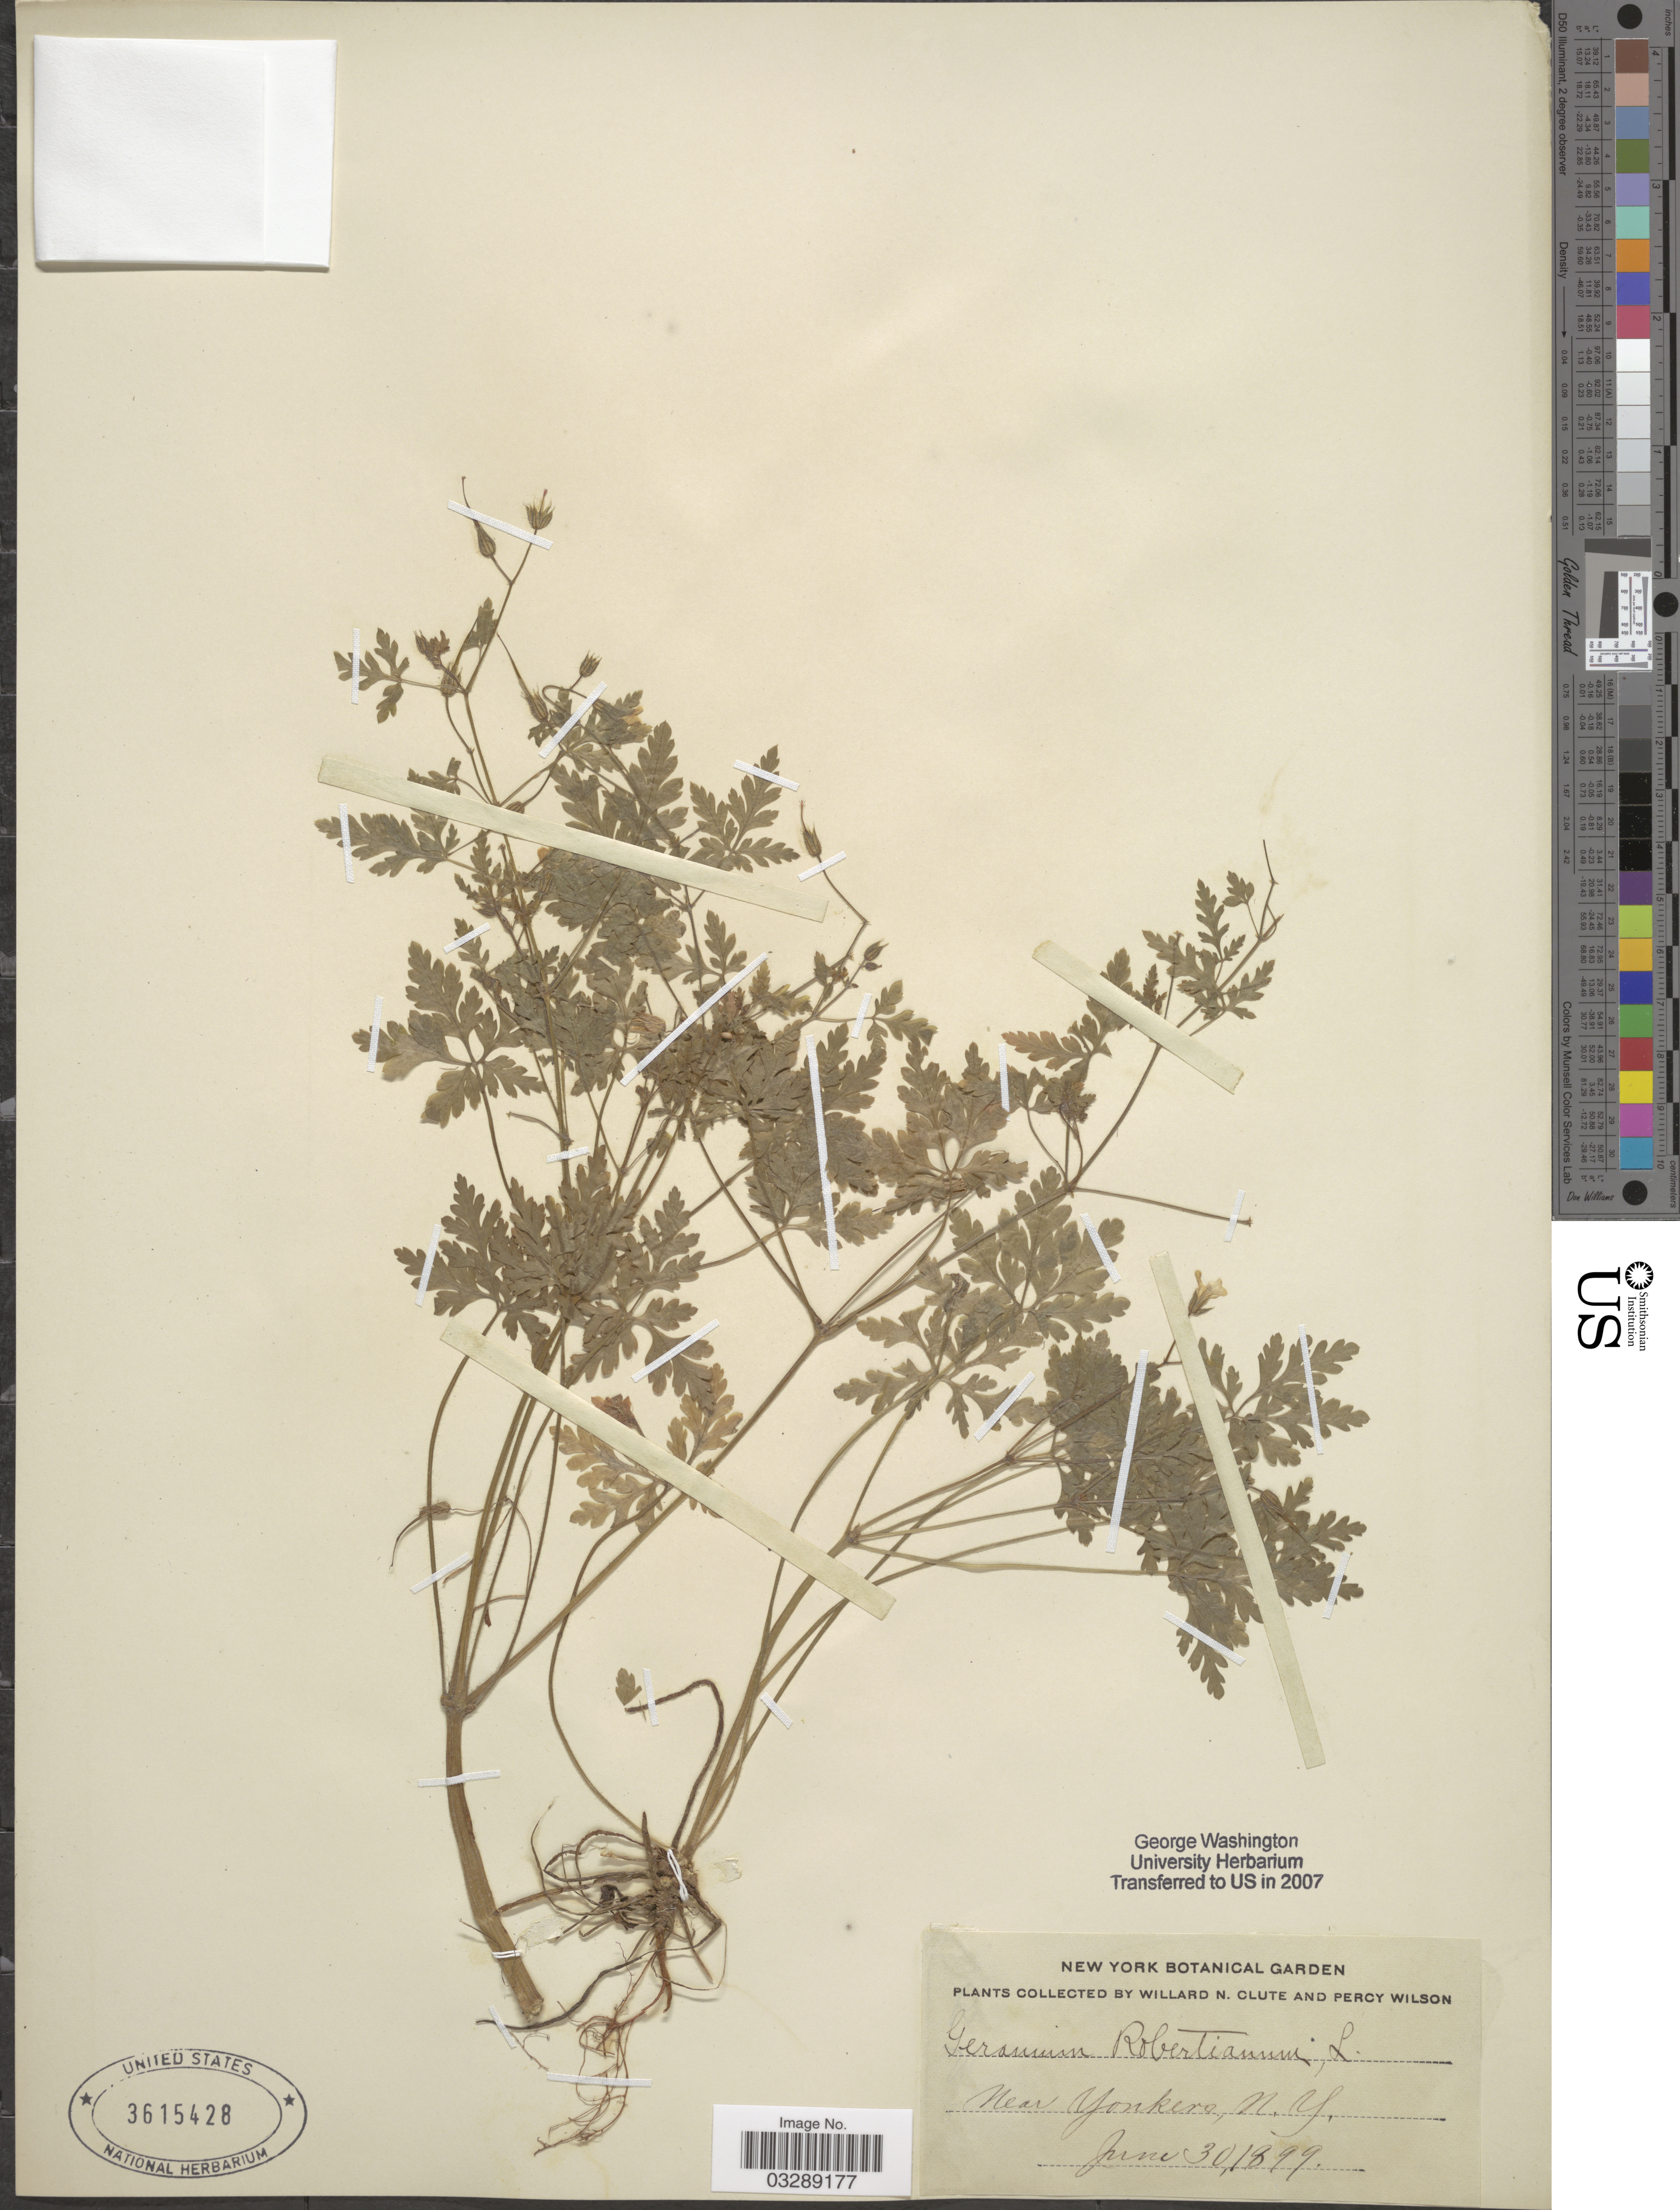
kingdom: Plantae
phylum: Tracheophyta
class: Magnoliopsida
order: Geraniales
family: Geraniaceae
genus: Geranium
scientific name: Geranium robertianum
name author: L.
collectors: W. N. Clute & P. Wilson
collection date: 1899-06-30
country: United States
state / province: New York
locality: Near Yonkers, N. Y.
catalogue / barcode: US 3615428